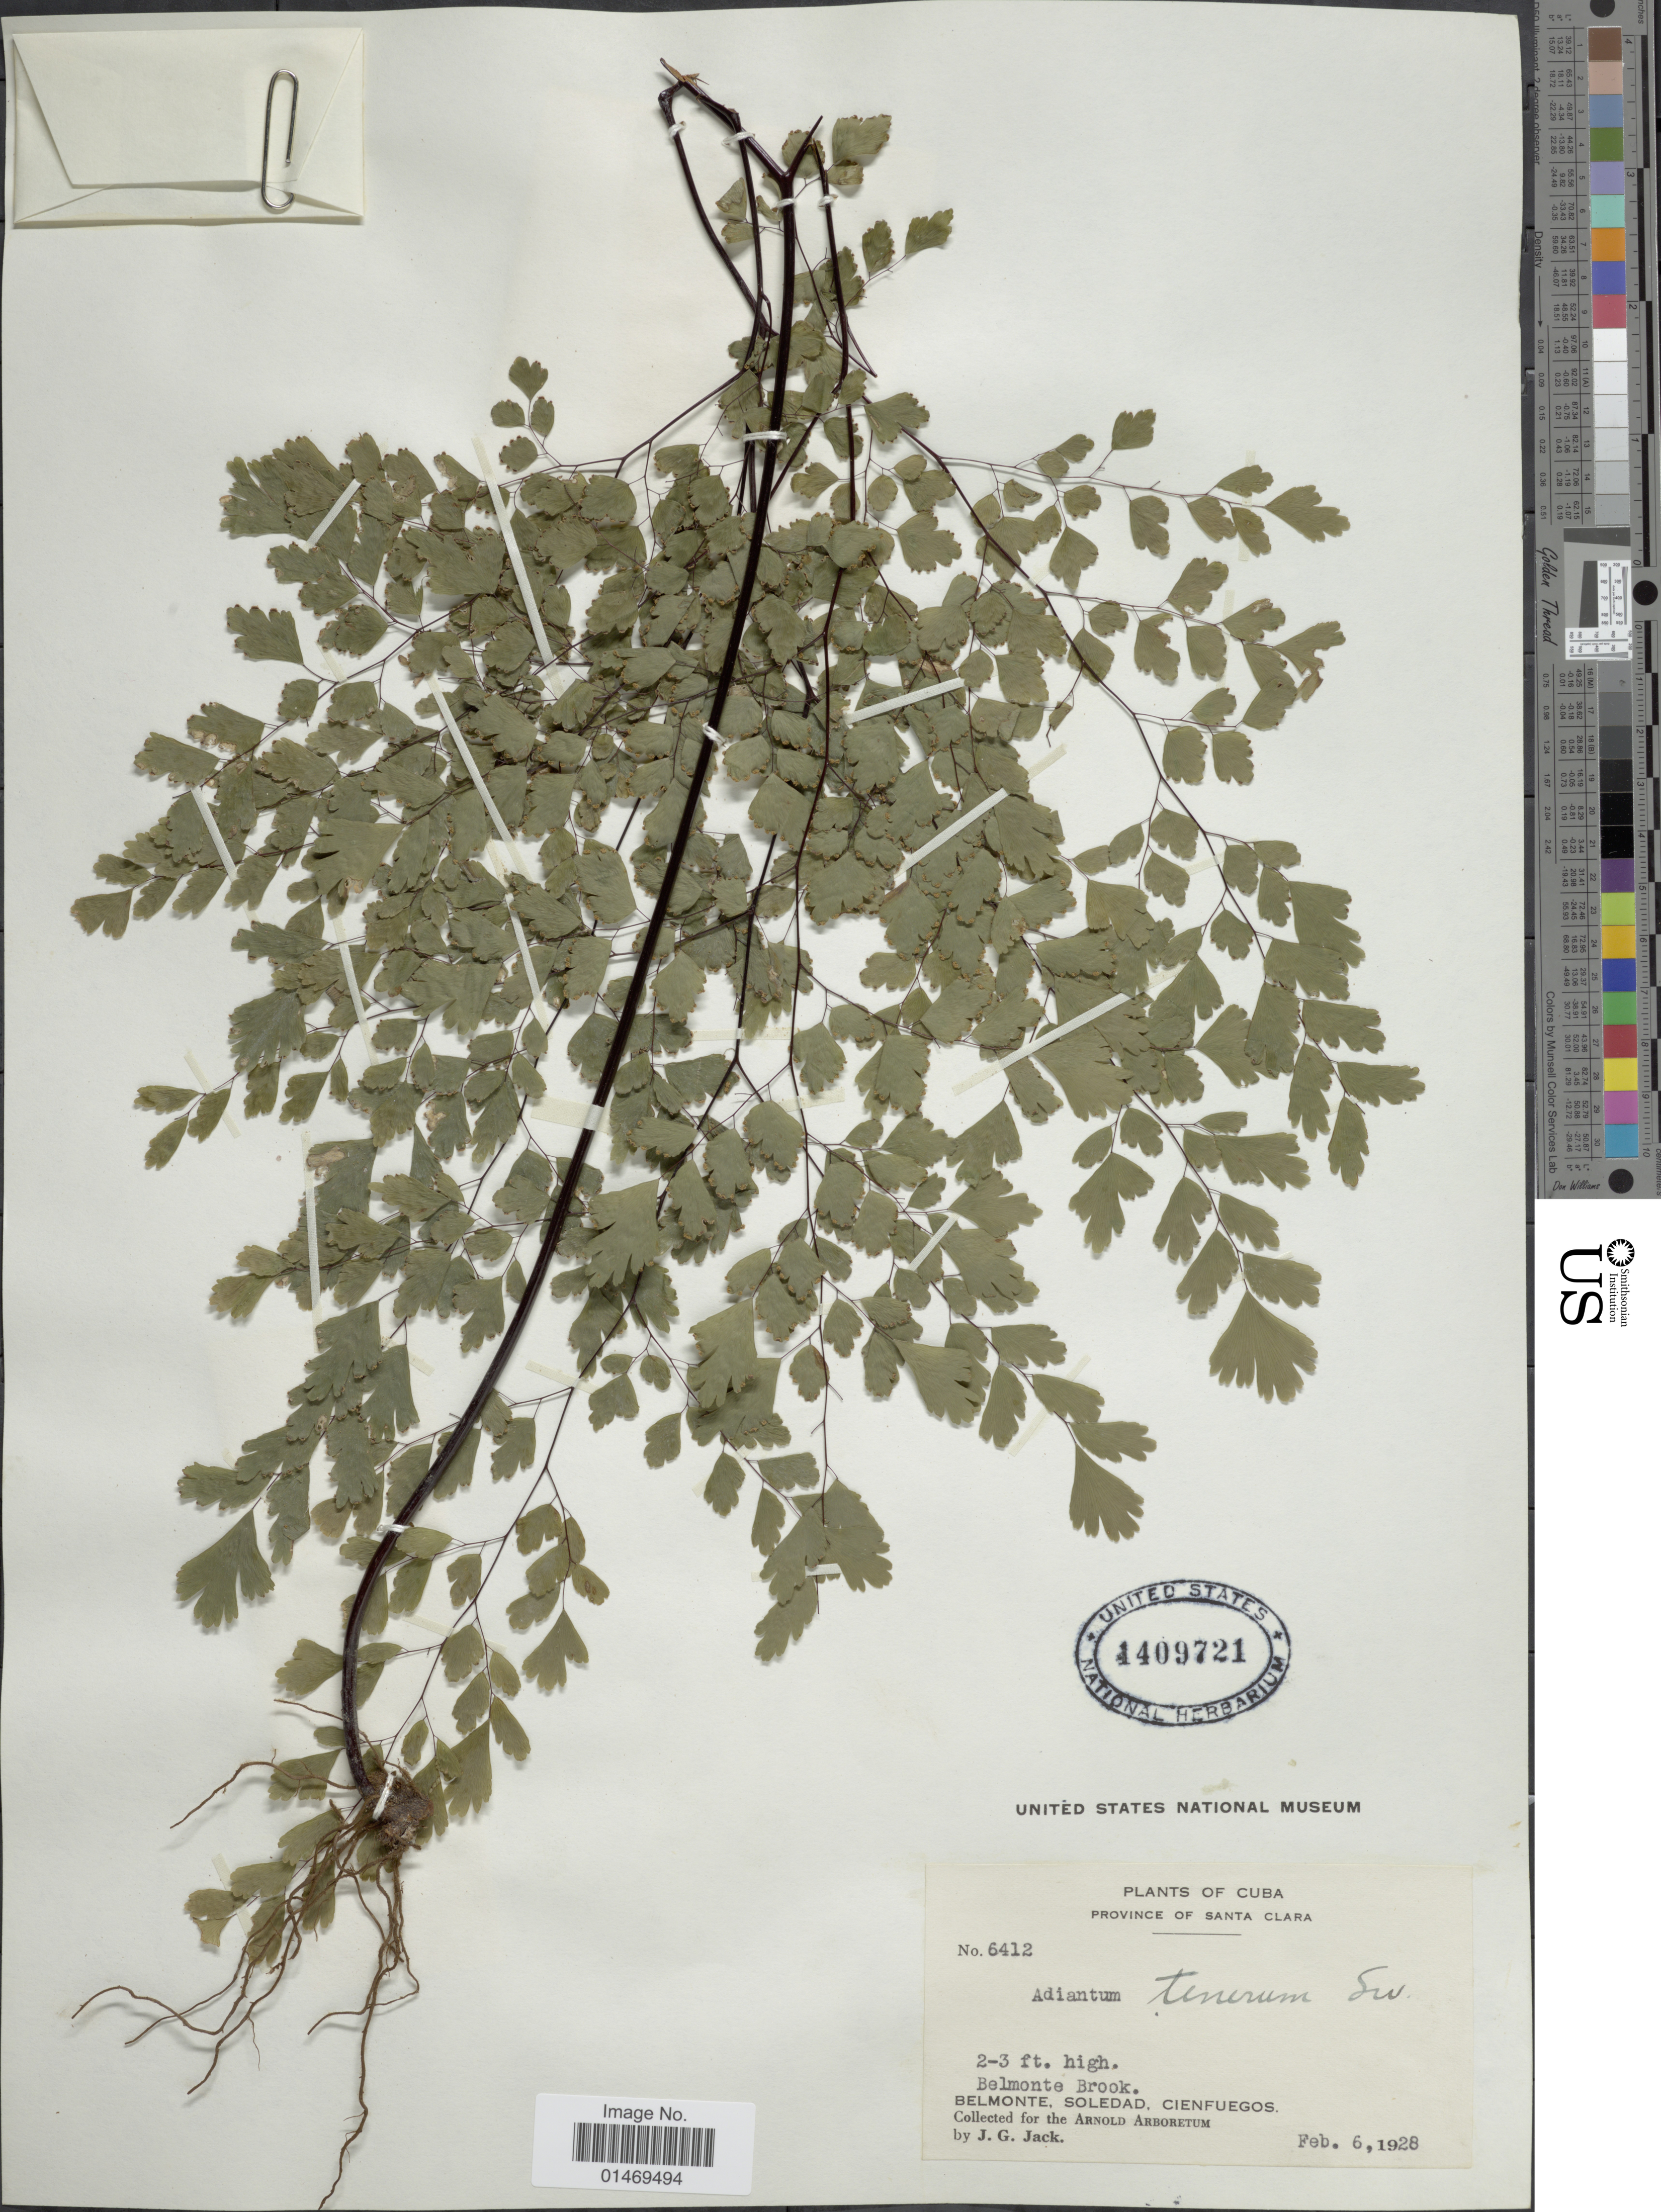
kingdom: Plantae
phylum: Tracheophyta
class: Polypodiopsida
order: Polypodiales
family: Pteridaceae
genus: Adiantum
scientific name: Adiantum tenerum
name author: Sw.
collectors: J. G. Jack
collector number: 6412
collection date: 1928-02-06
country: Cuba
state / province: Las Villas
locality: Province of Santa Clara, Belmonte Brook, Belmonte, Soledad, Cienfuegos.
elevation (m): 1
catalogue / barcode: US 1409721